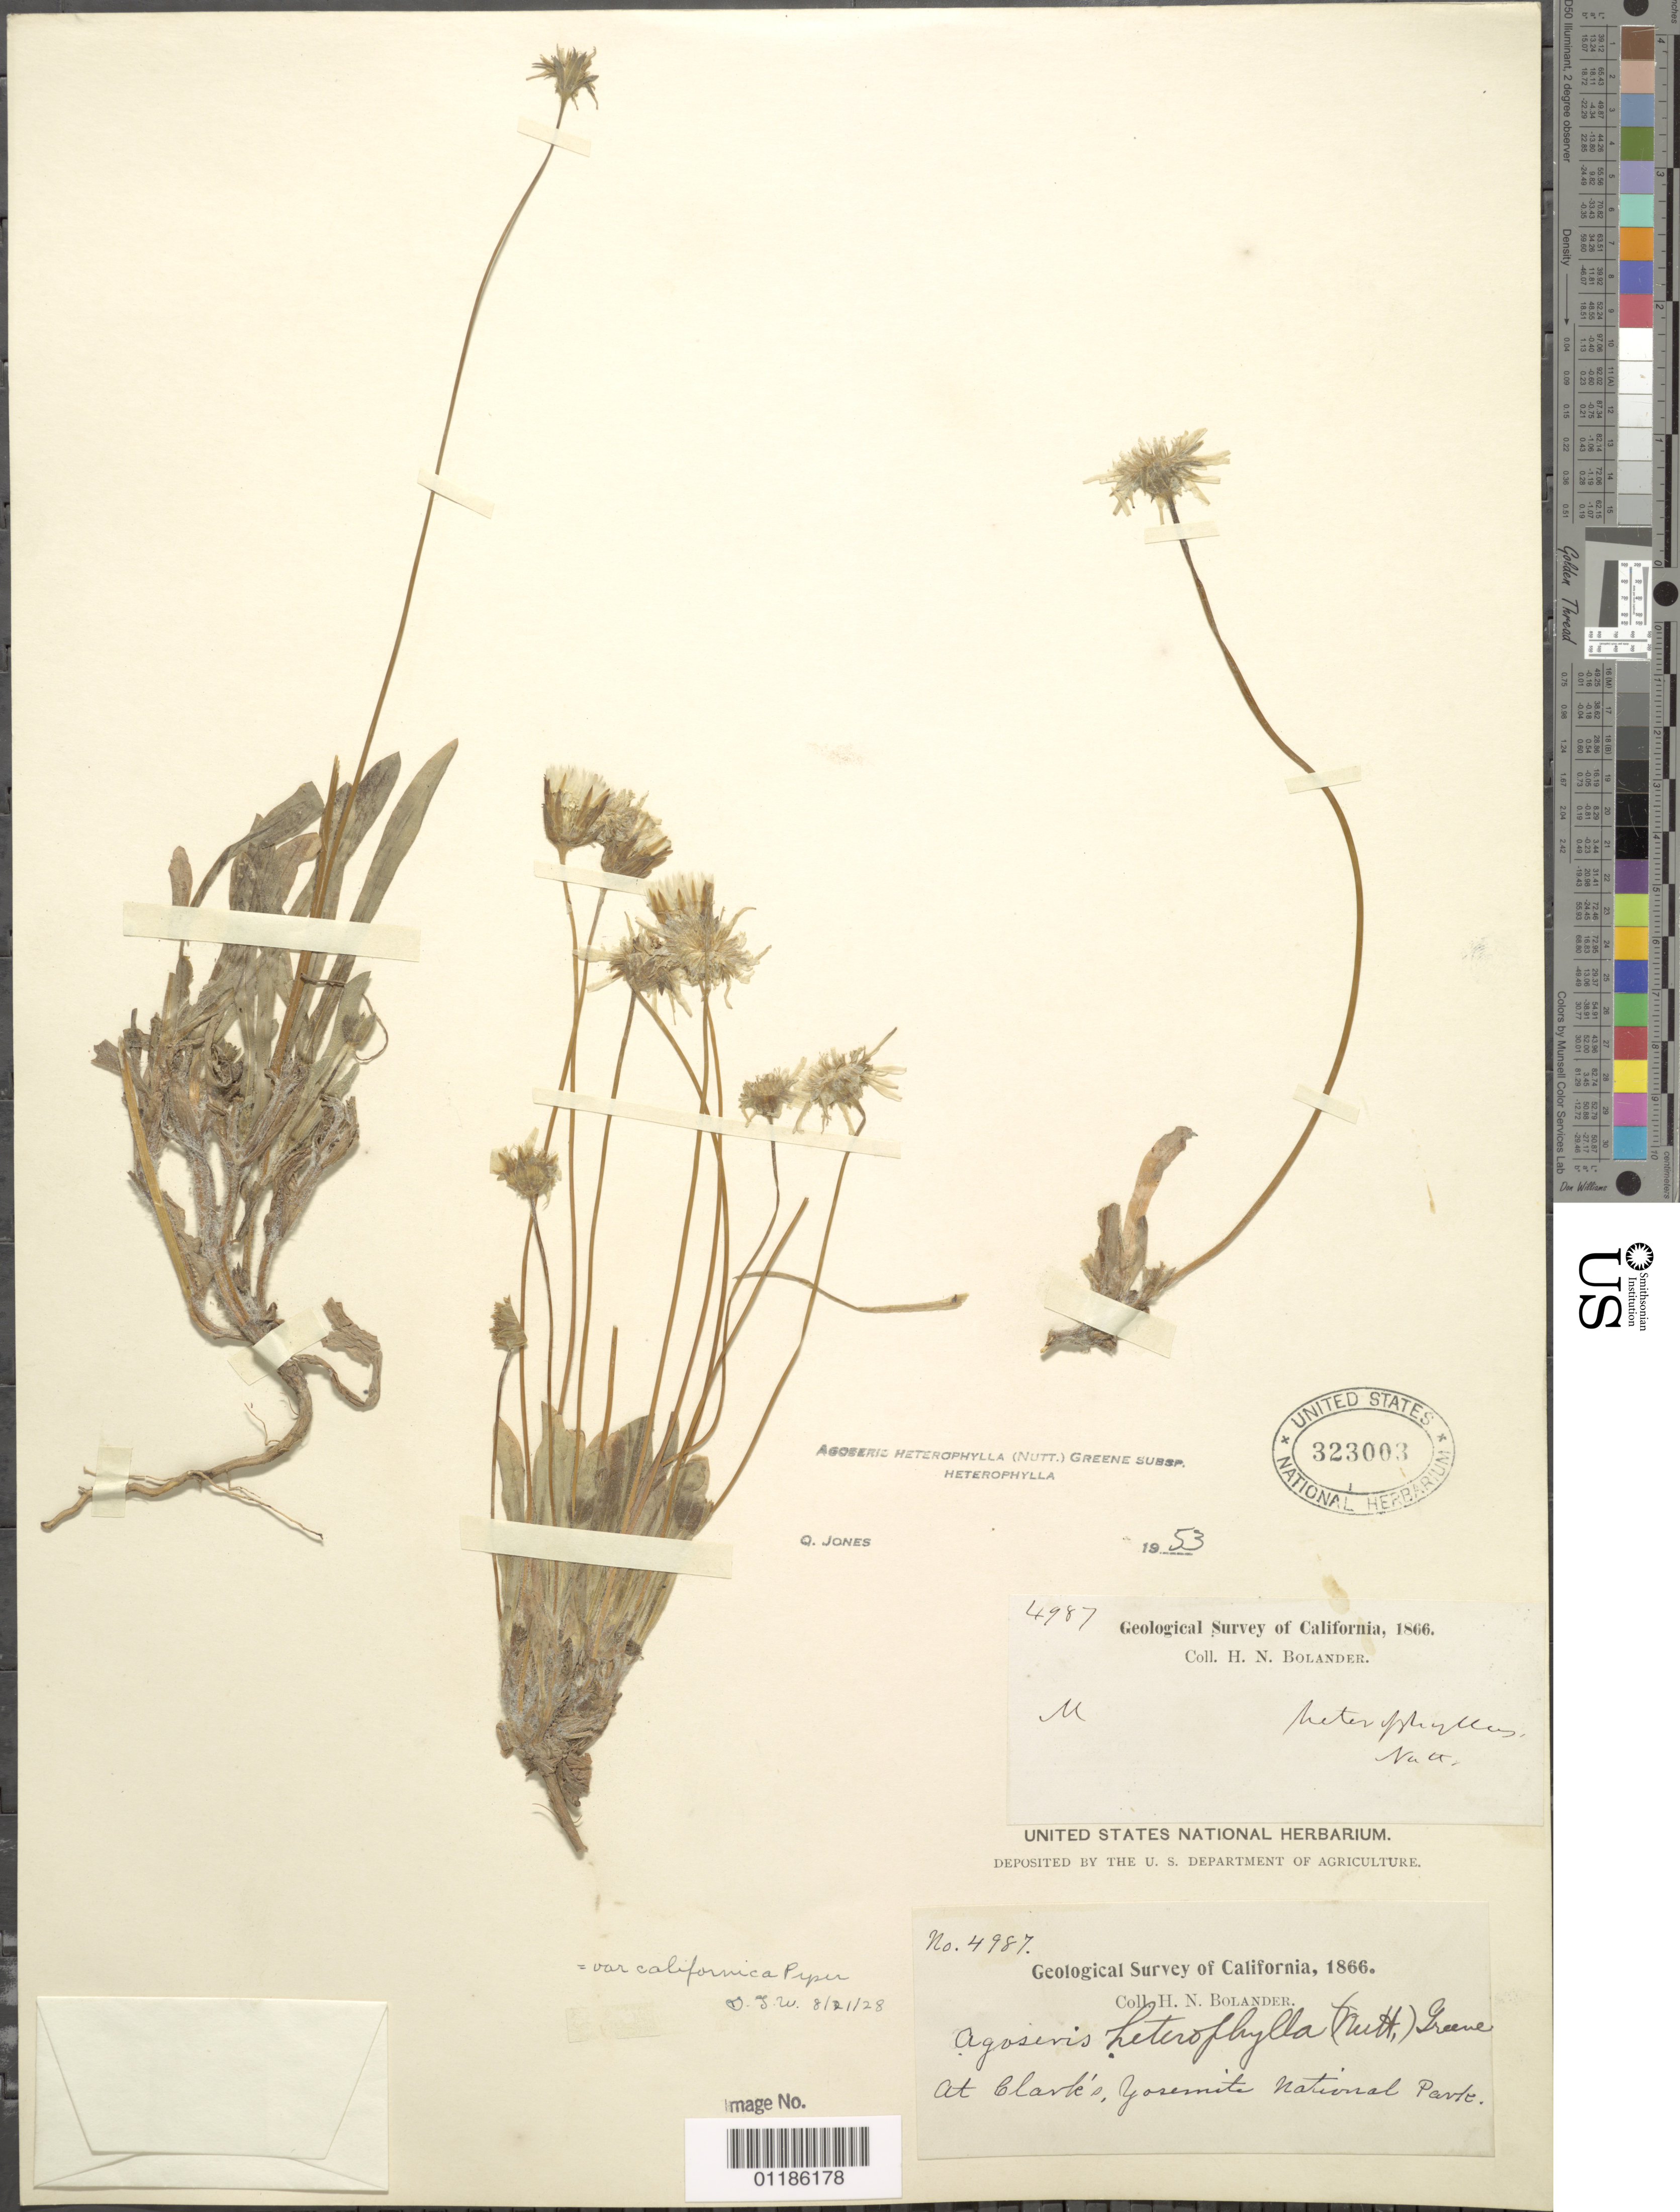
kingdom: Plantae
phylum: Tracheophyta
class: Magnoliopsida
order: Asterales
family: Asteraceae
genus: Agoseris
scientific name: Agoseris heterophylla subsp. heterophylla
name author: (Nutt.) Greene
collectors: H. Bolander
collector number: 4987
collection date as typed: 1864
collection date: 1864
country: United States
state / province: California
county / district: Mariposa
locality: at Clark's, Yosemite National Park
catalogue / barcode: US 323003